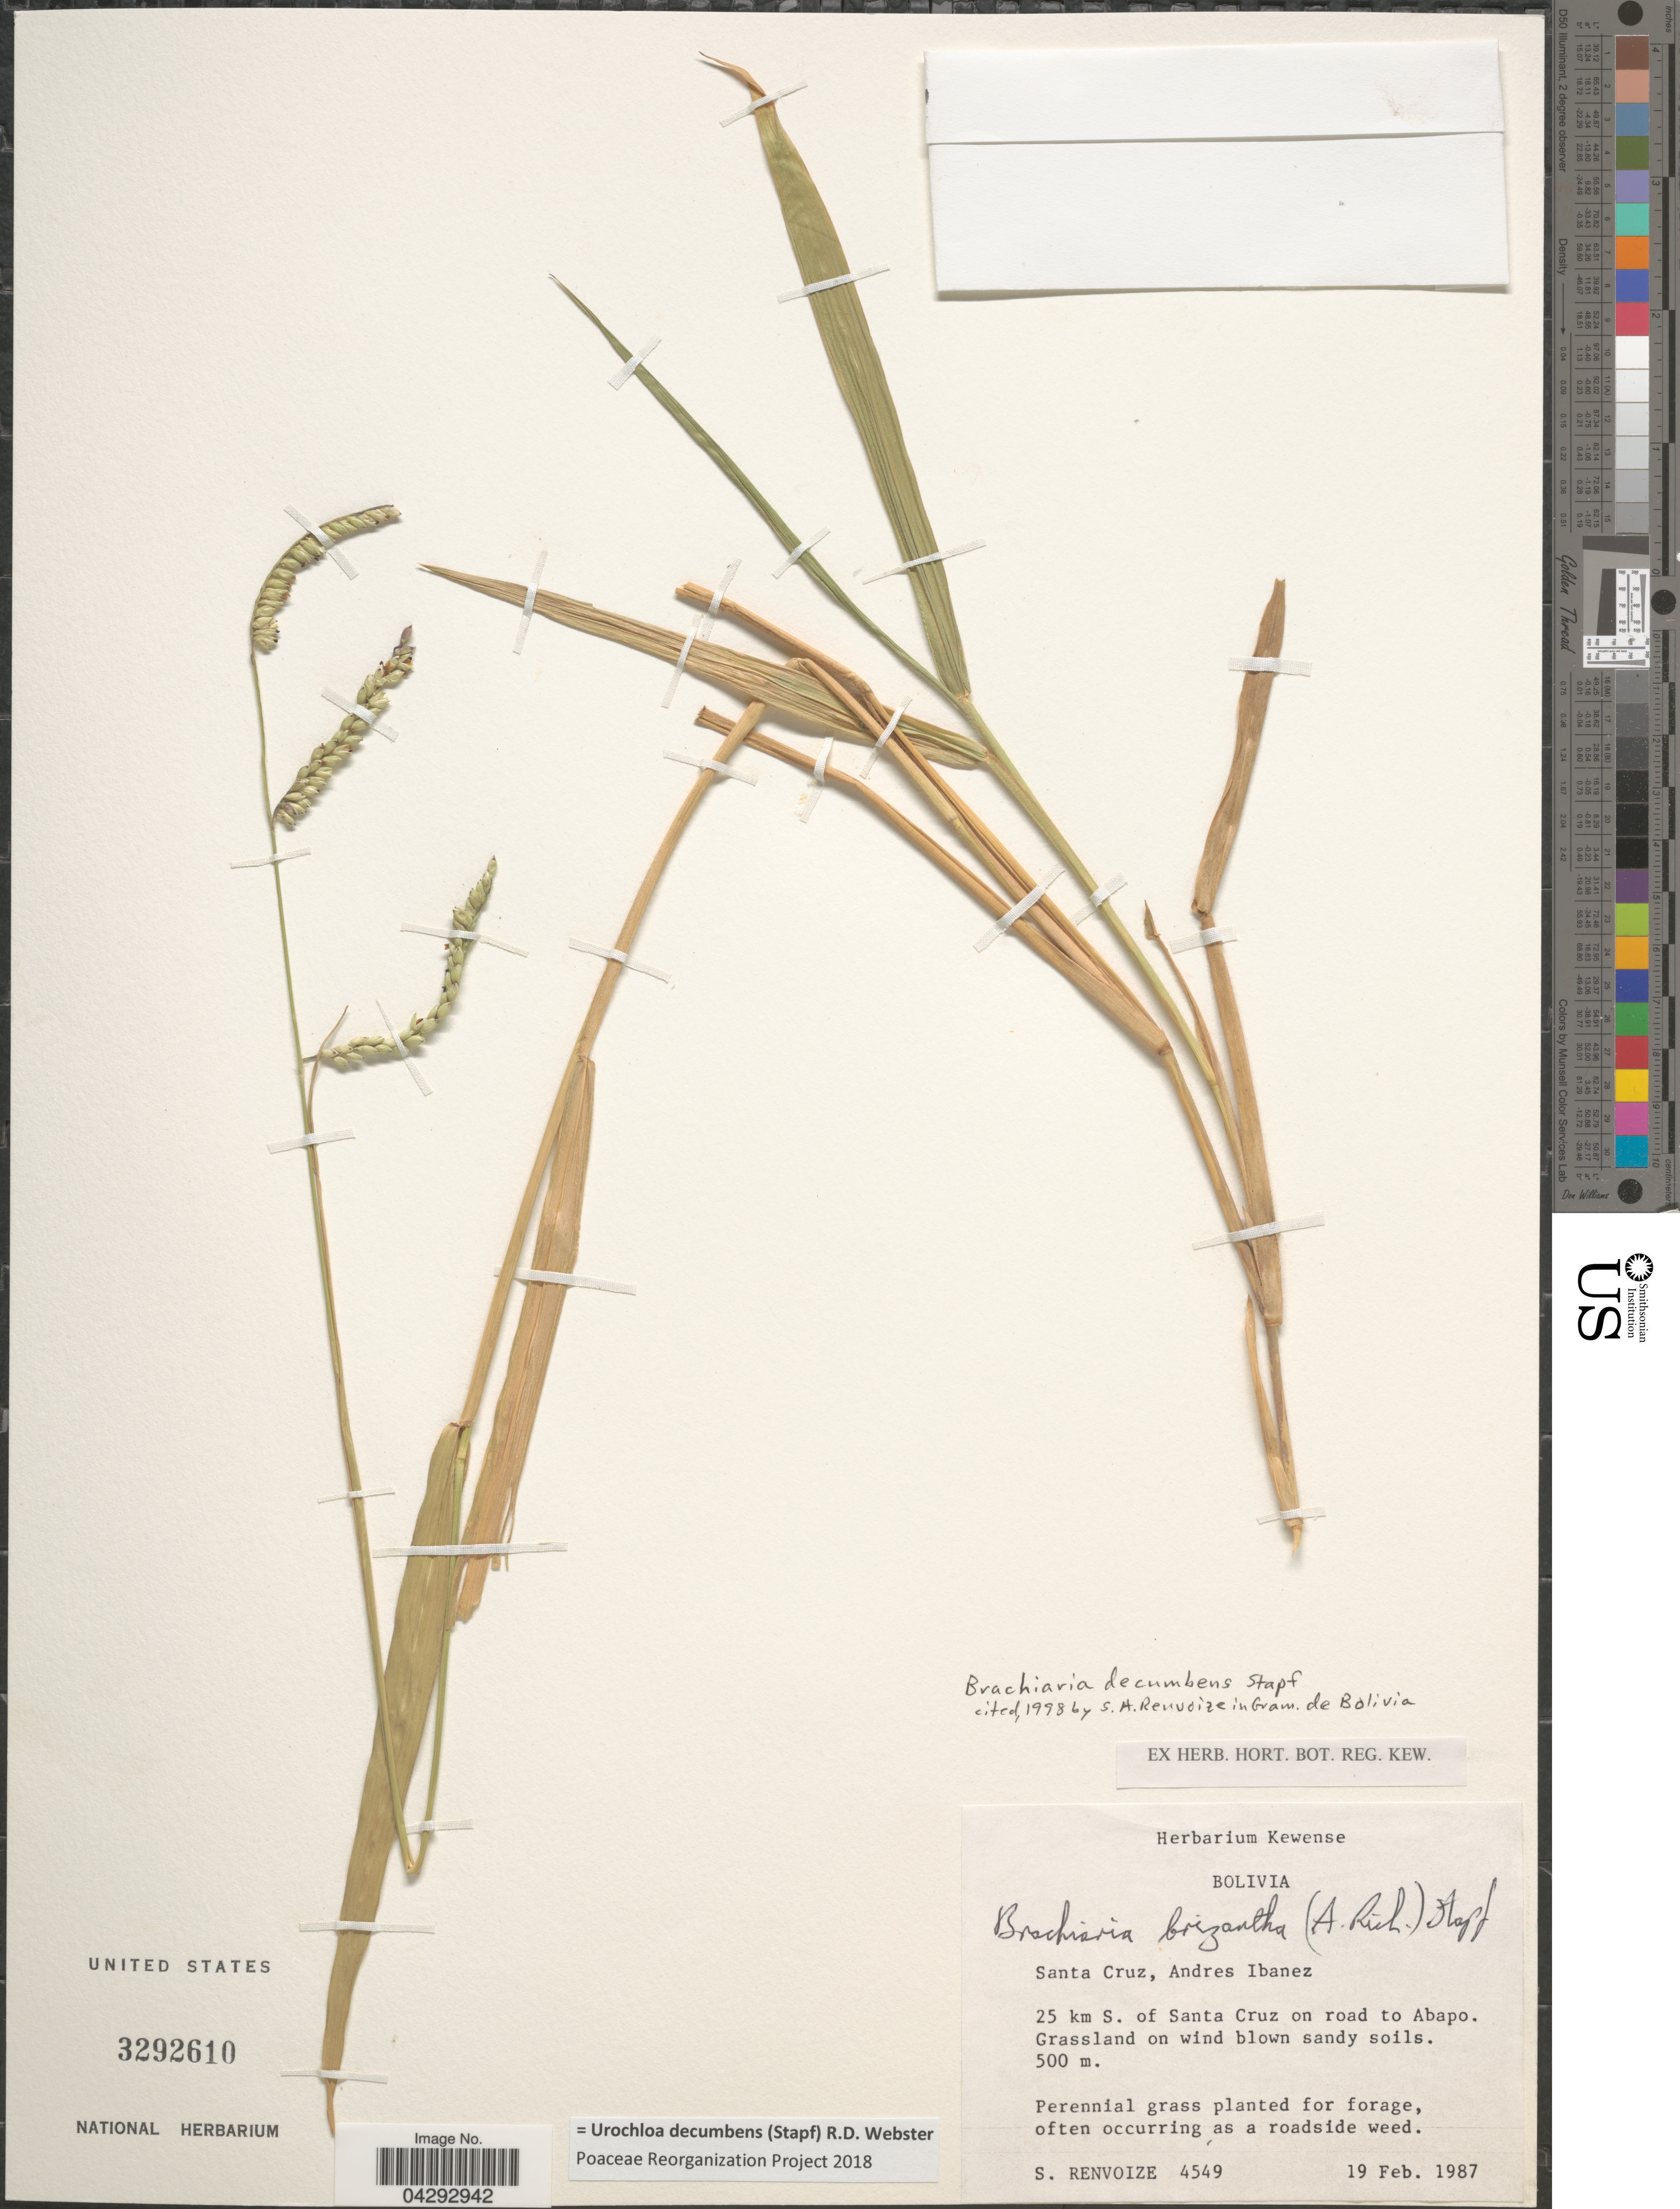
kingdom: Plantae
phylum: Tracheophyta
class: Liliopsida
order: Poales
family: Poaceae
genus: Urochloa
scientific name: Urochloa decumbens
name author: (Stapf) R.D. Webster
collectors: S. A. Renvoize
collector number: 4549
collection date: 1987-02-19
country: Bolivia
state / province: Santa Cruz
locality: Andres Ibanez. 25 km S. of Santa Cruz on road to Abapo.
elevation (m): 500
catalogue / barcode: US 3292610